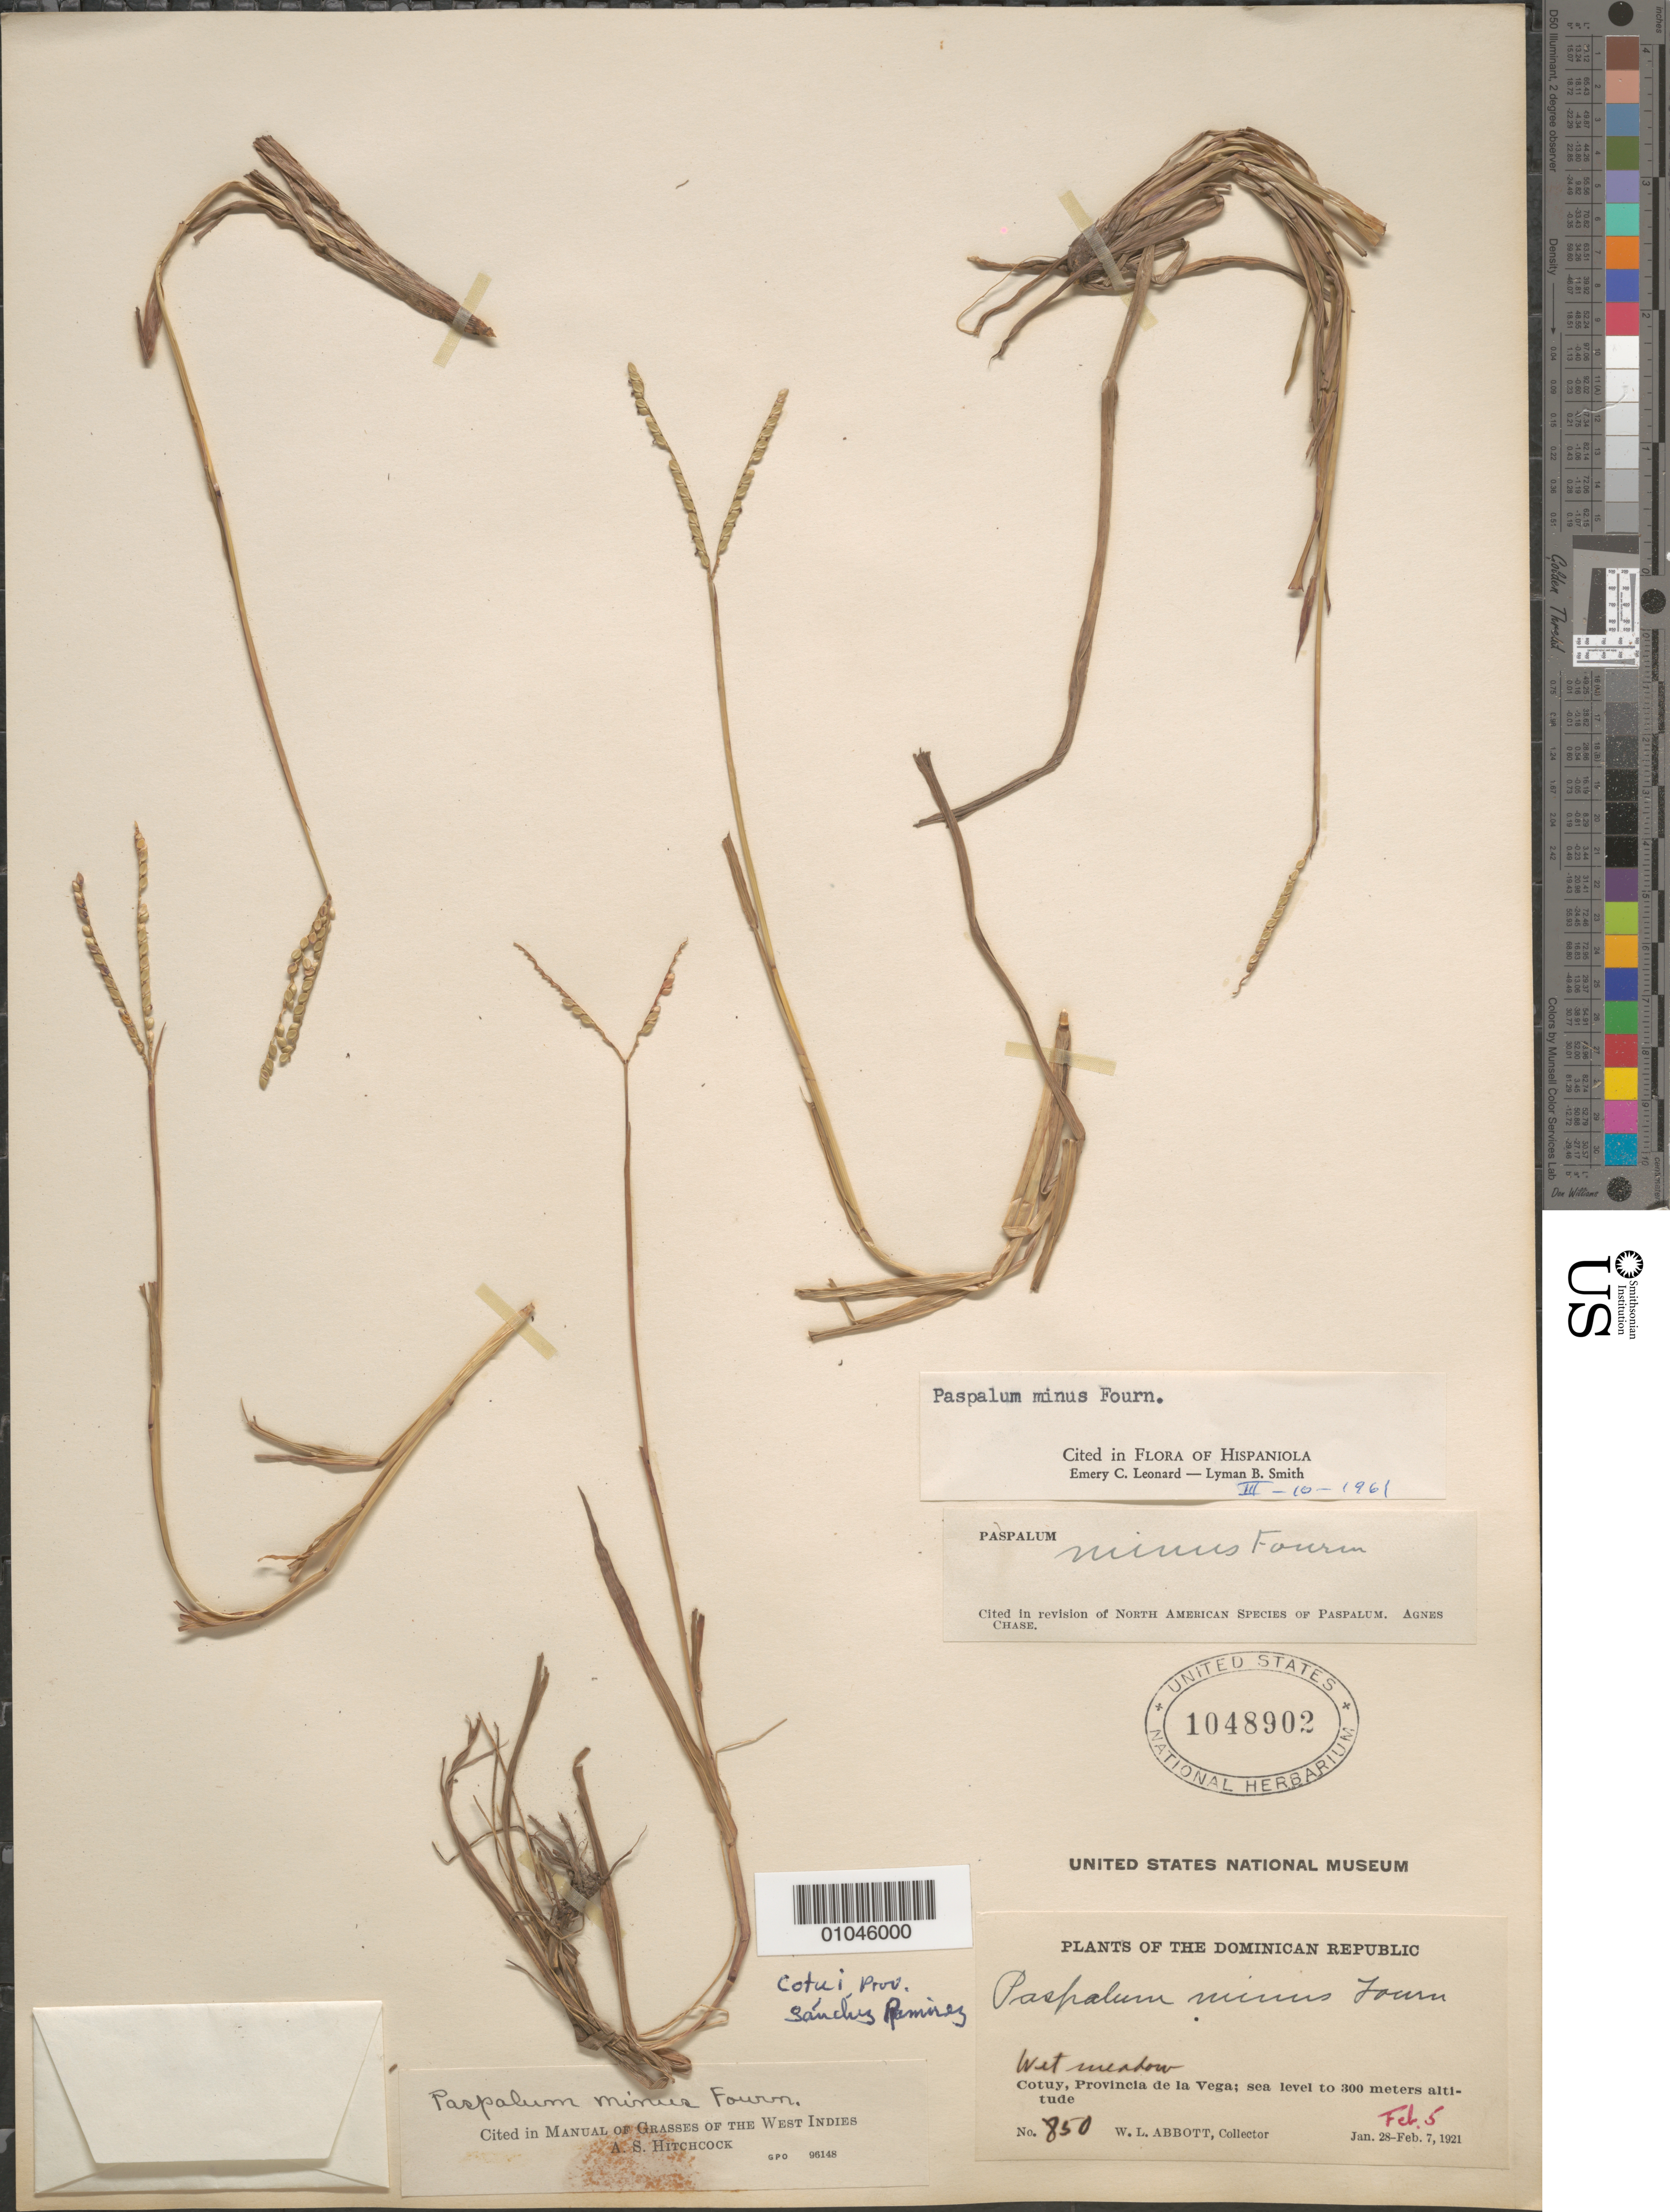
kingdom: Plantae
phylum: Tracheophyta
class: Liliopsida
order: Poales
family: Poaceae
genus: Paspalum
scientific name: Paspalum minus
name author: E. Fourn.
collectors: W. L. Abbott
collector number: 850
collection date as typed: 28 Jan 1921 to 05 Feb 1921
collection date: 1921-01-28/1921-02-05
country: Dominican Republic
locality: Wet meadow. Cotuy, provincia de la Vega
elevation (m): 0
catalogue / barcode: US 1048902